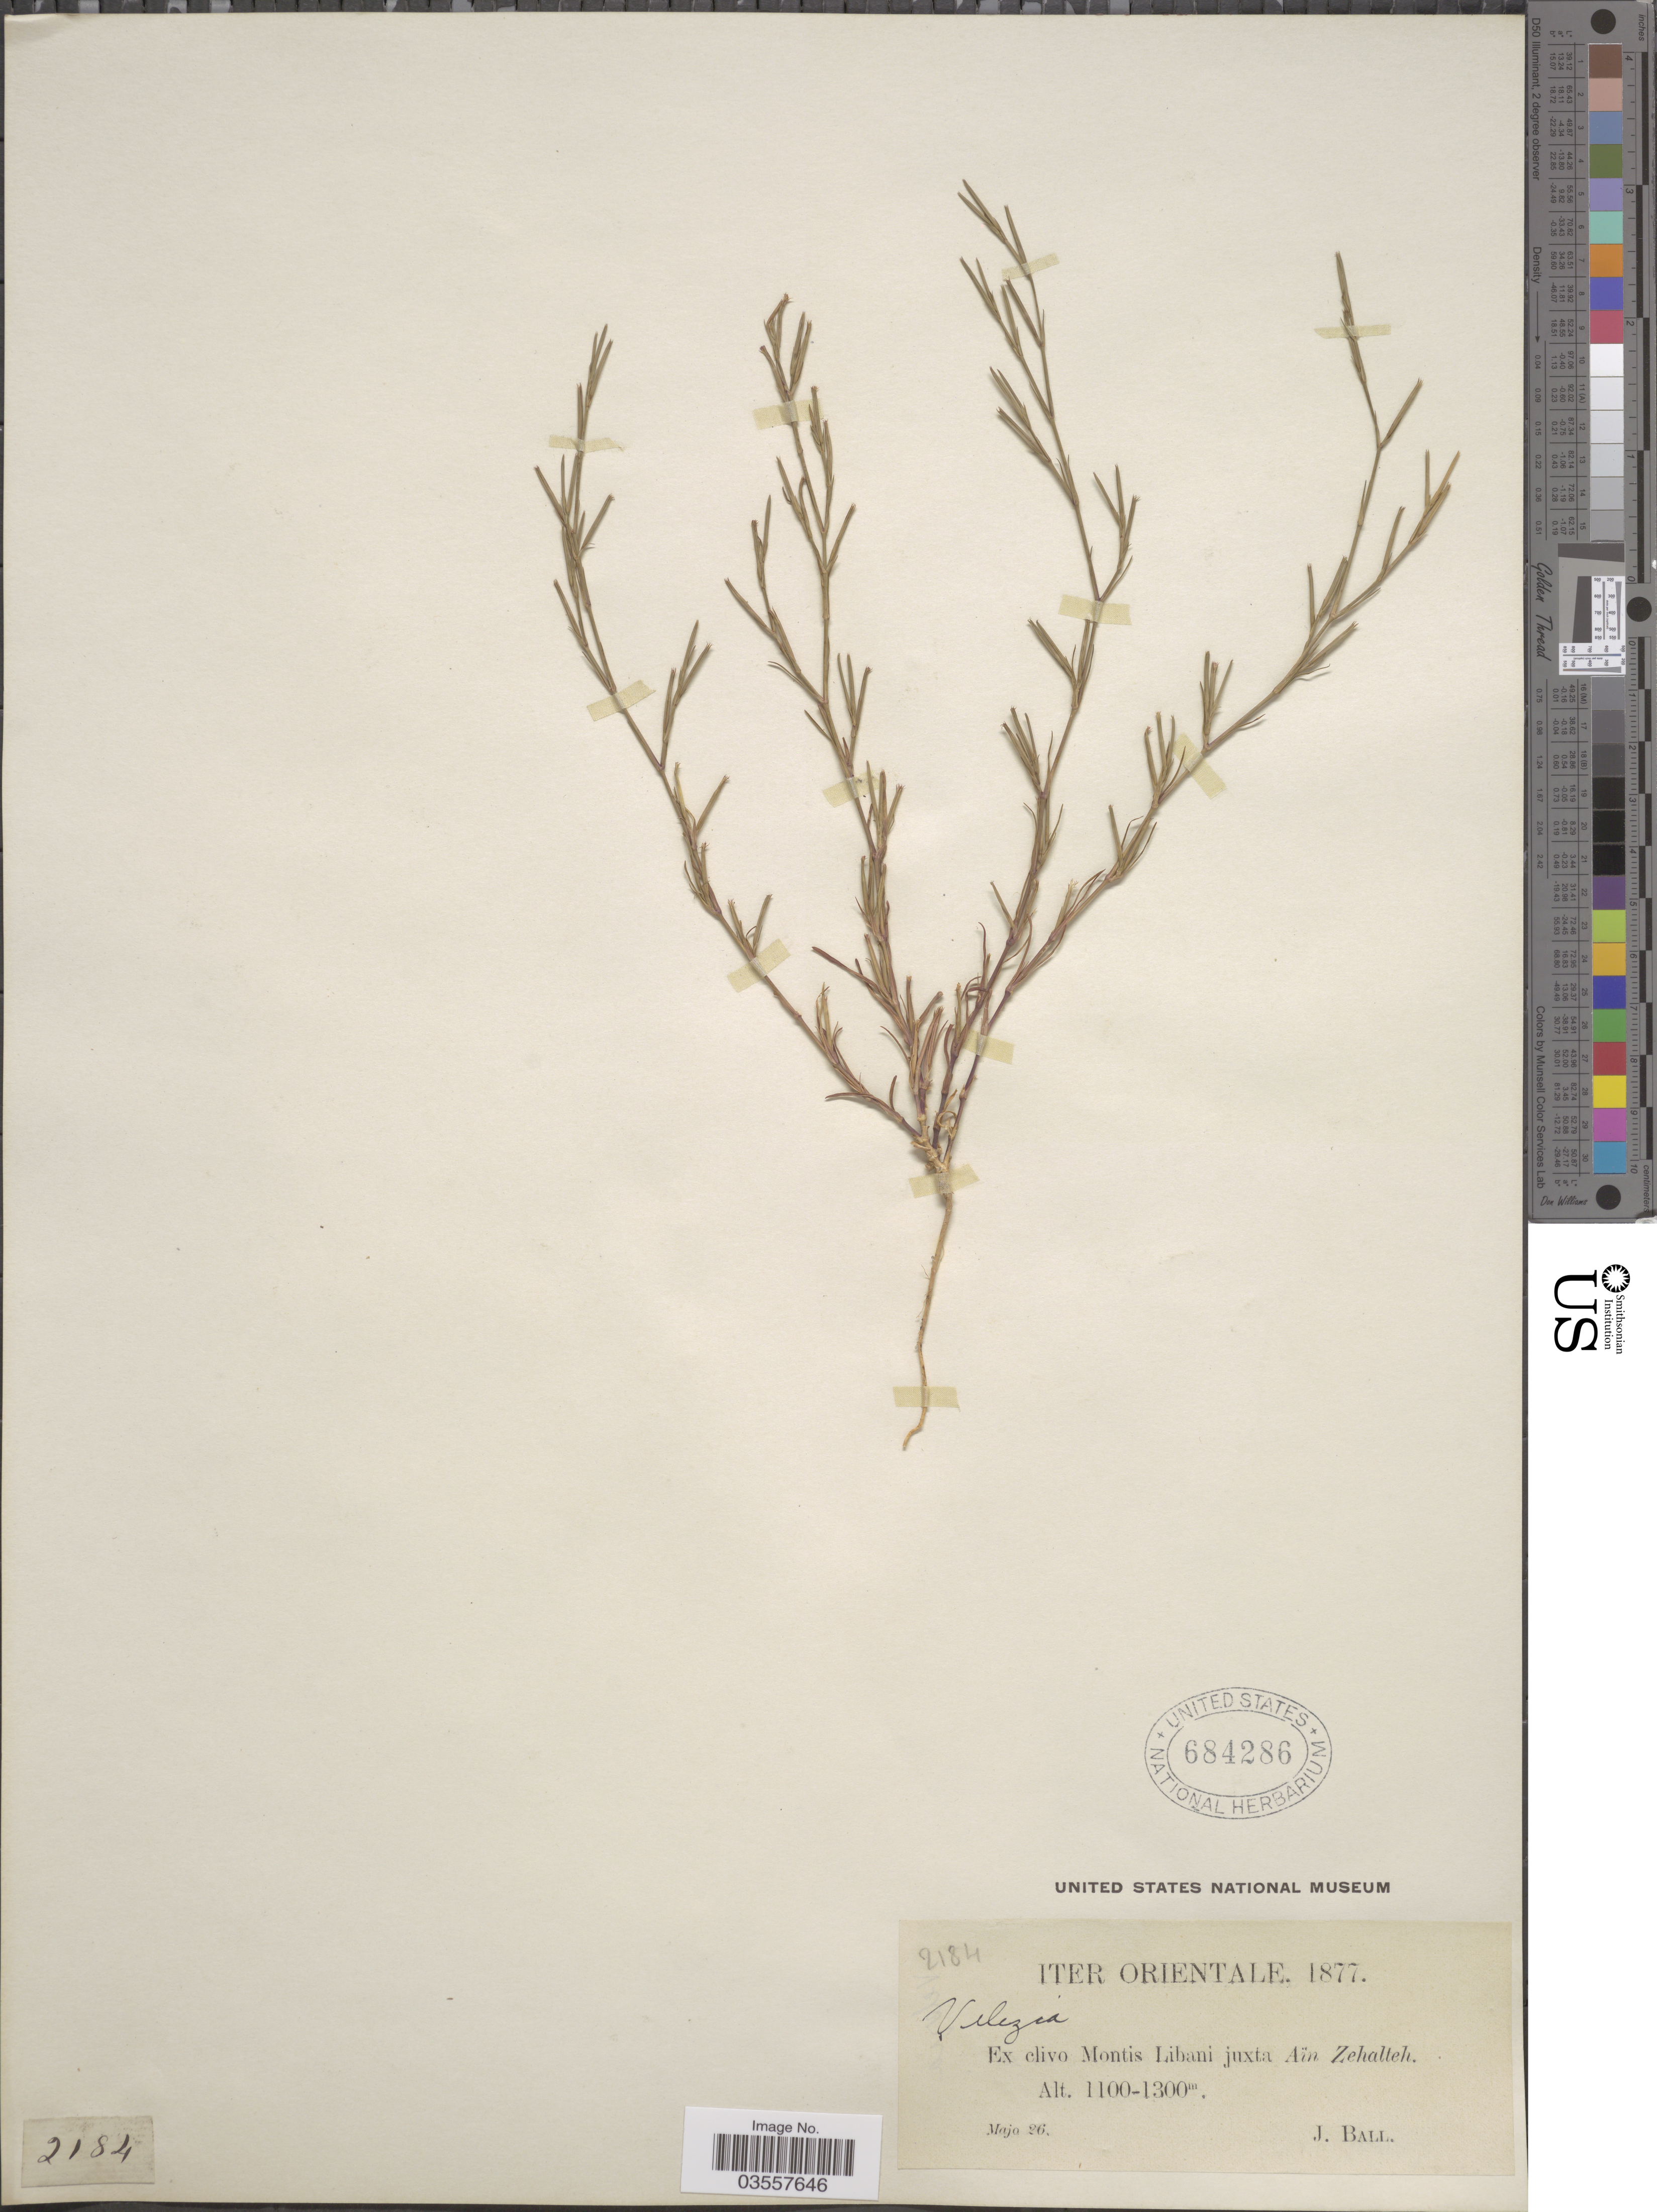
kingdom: Plantae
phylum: Tracheophyta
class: Magnoliopsida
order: Caryophyllales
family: Caryophyllaceae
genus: Dianthus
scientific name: Dianthus nudiflorus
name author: Griff.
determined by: Strong, Mark T., (BOT), Smithsonian Institution - National Museum of Natural History (UNITED STATES)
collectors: J. Ball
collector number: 2184?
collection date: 1877-05-26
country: Turkey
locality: Iter Orientale. Ex clivo Montis Libani juxta Aïn Zehalteh.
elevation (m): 1100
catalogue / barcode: US 684286